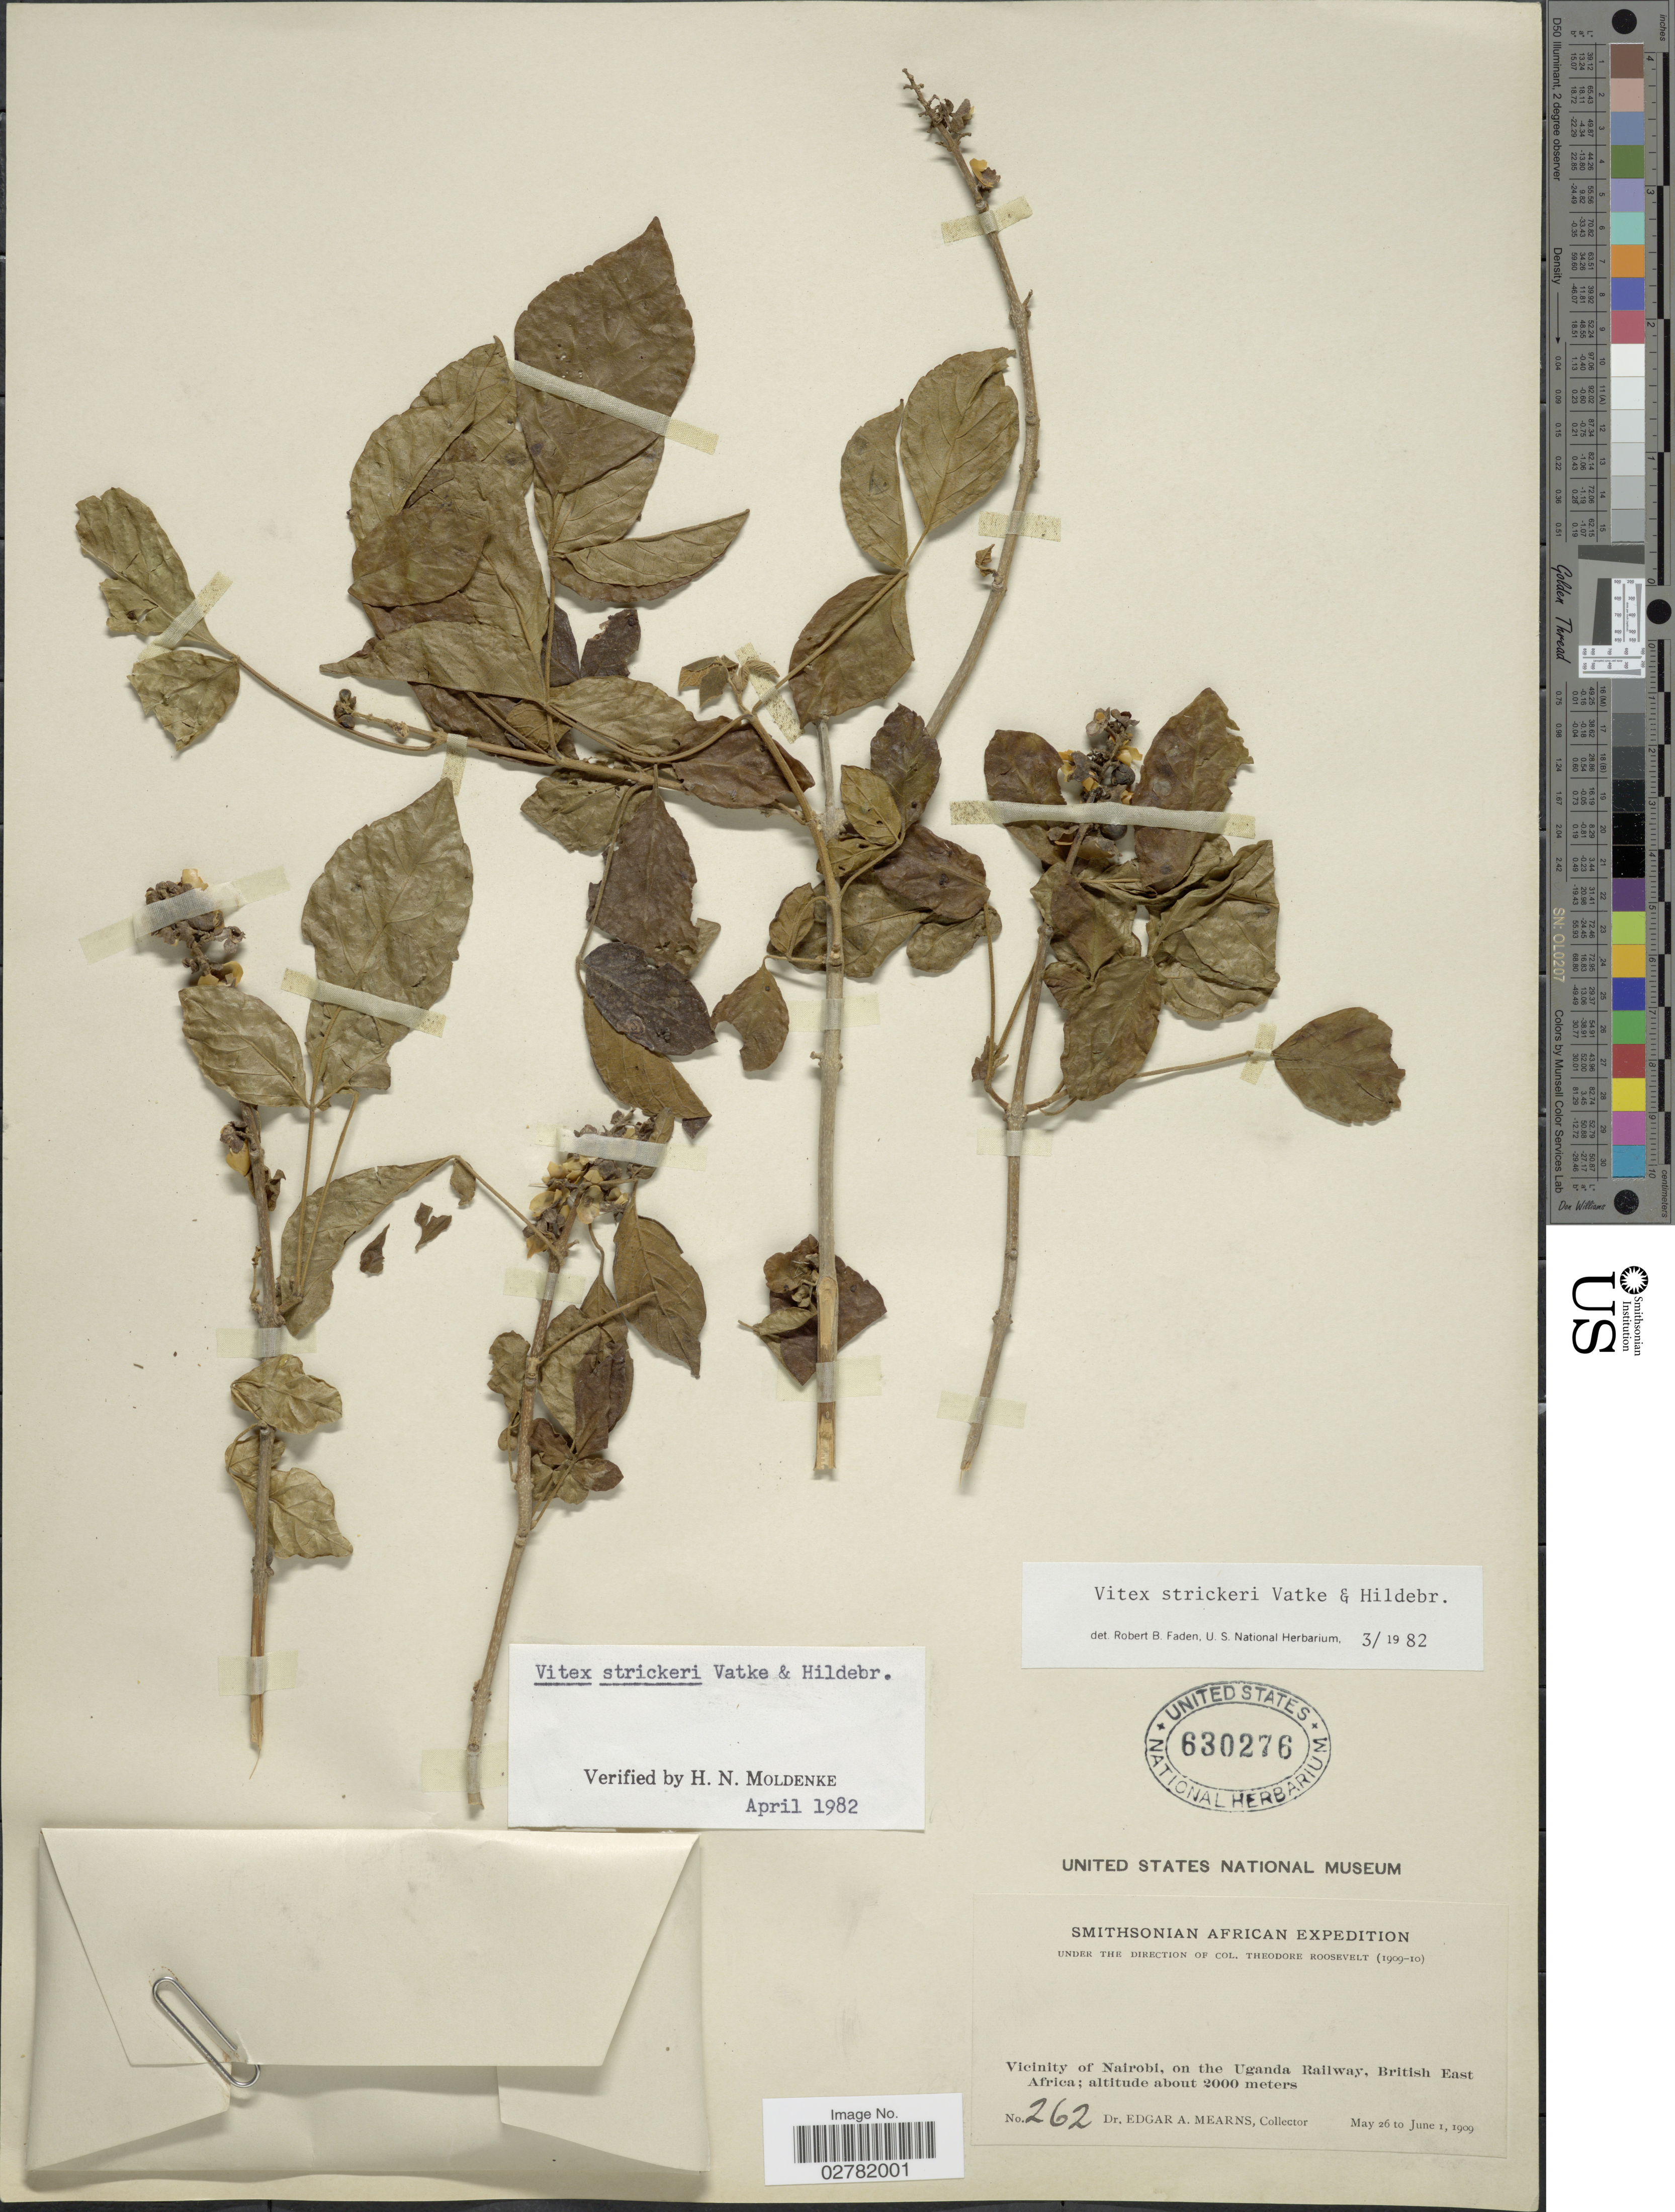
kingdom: Plantae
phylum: Tracheophyta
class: Magnoliopsida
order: Lamiales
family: Lamiaceae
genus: Vitex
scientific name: Vitex strickeri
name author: Vatke & Hildebr.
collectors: E. A. Mearns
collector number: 262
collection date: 1909-05-26/1909-06-01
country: Kenya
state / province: Nairobi Area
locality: Vicinity of Nairobi, on the Uganda railway, British East Africa.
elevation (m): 2000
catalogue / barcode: US 630276